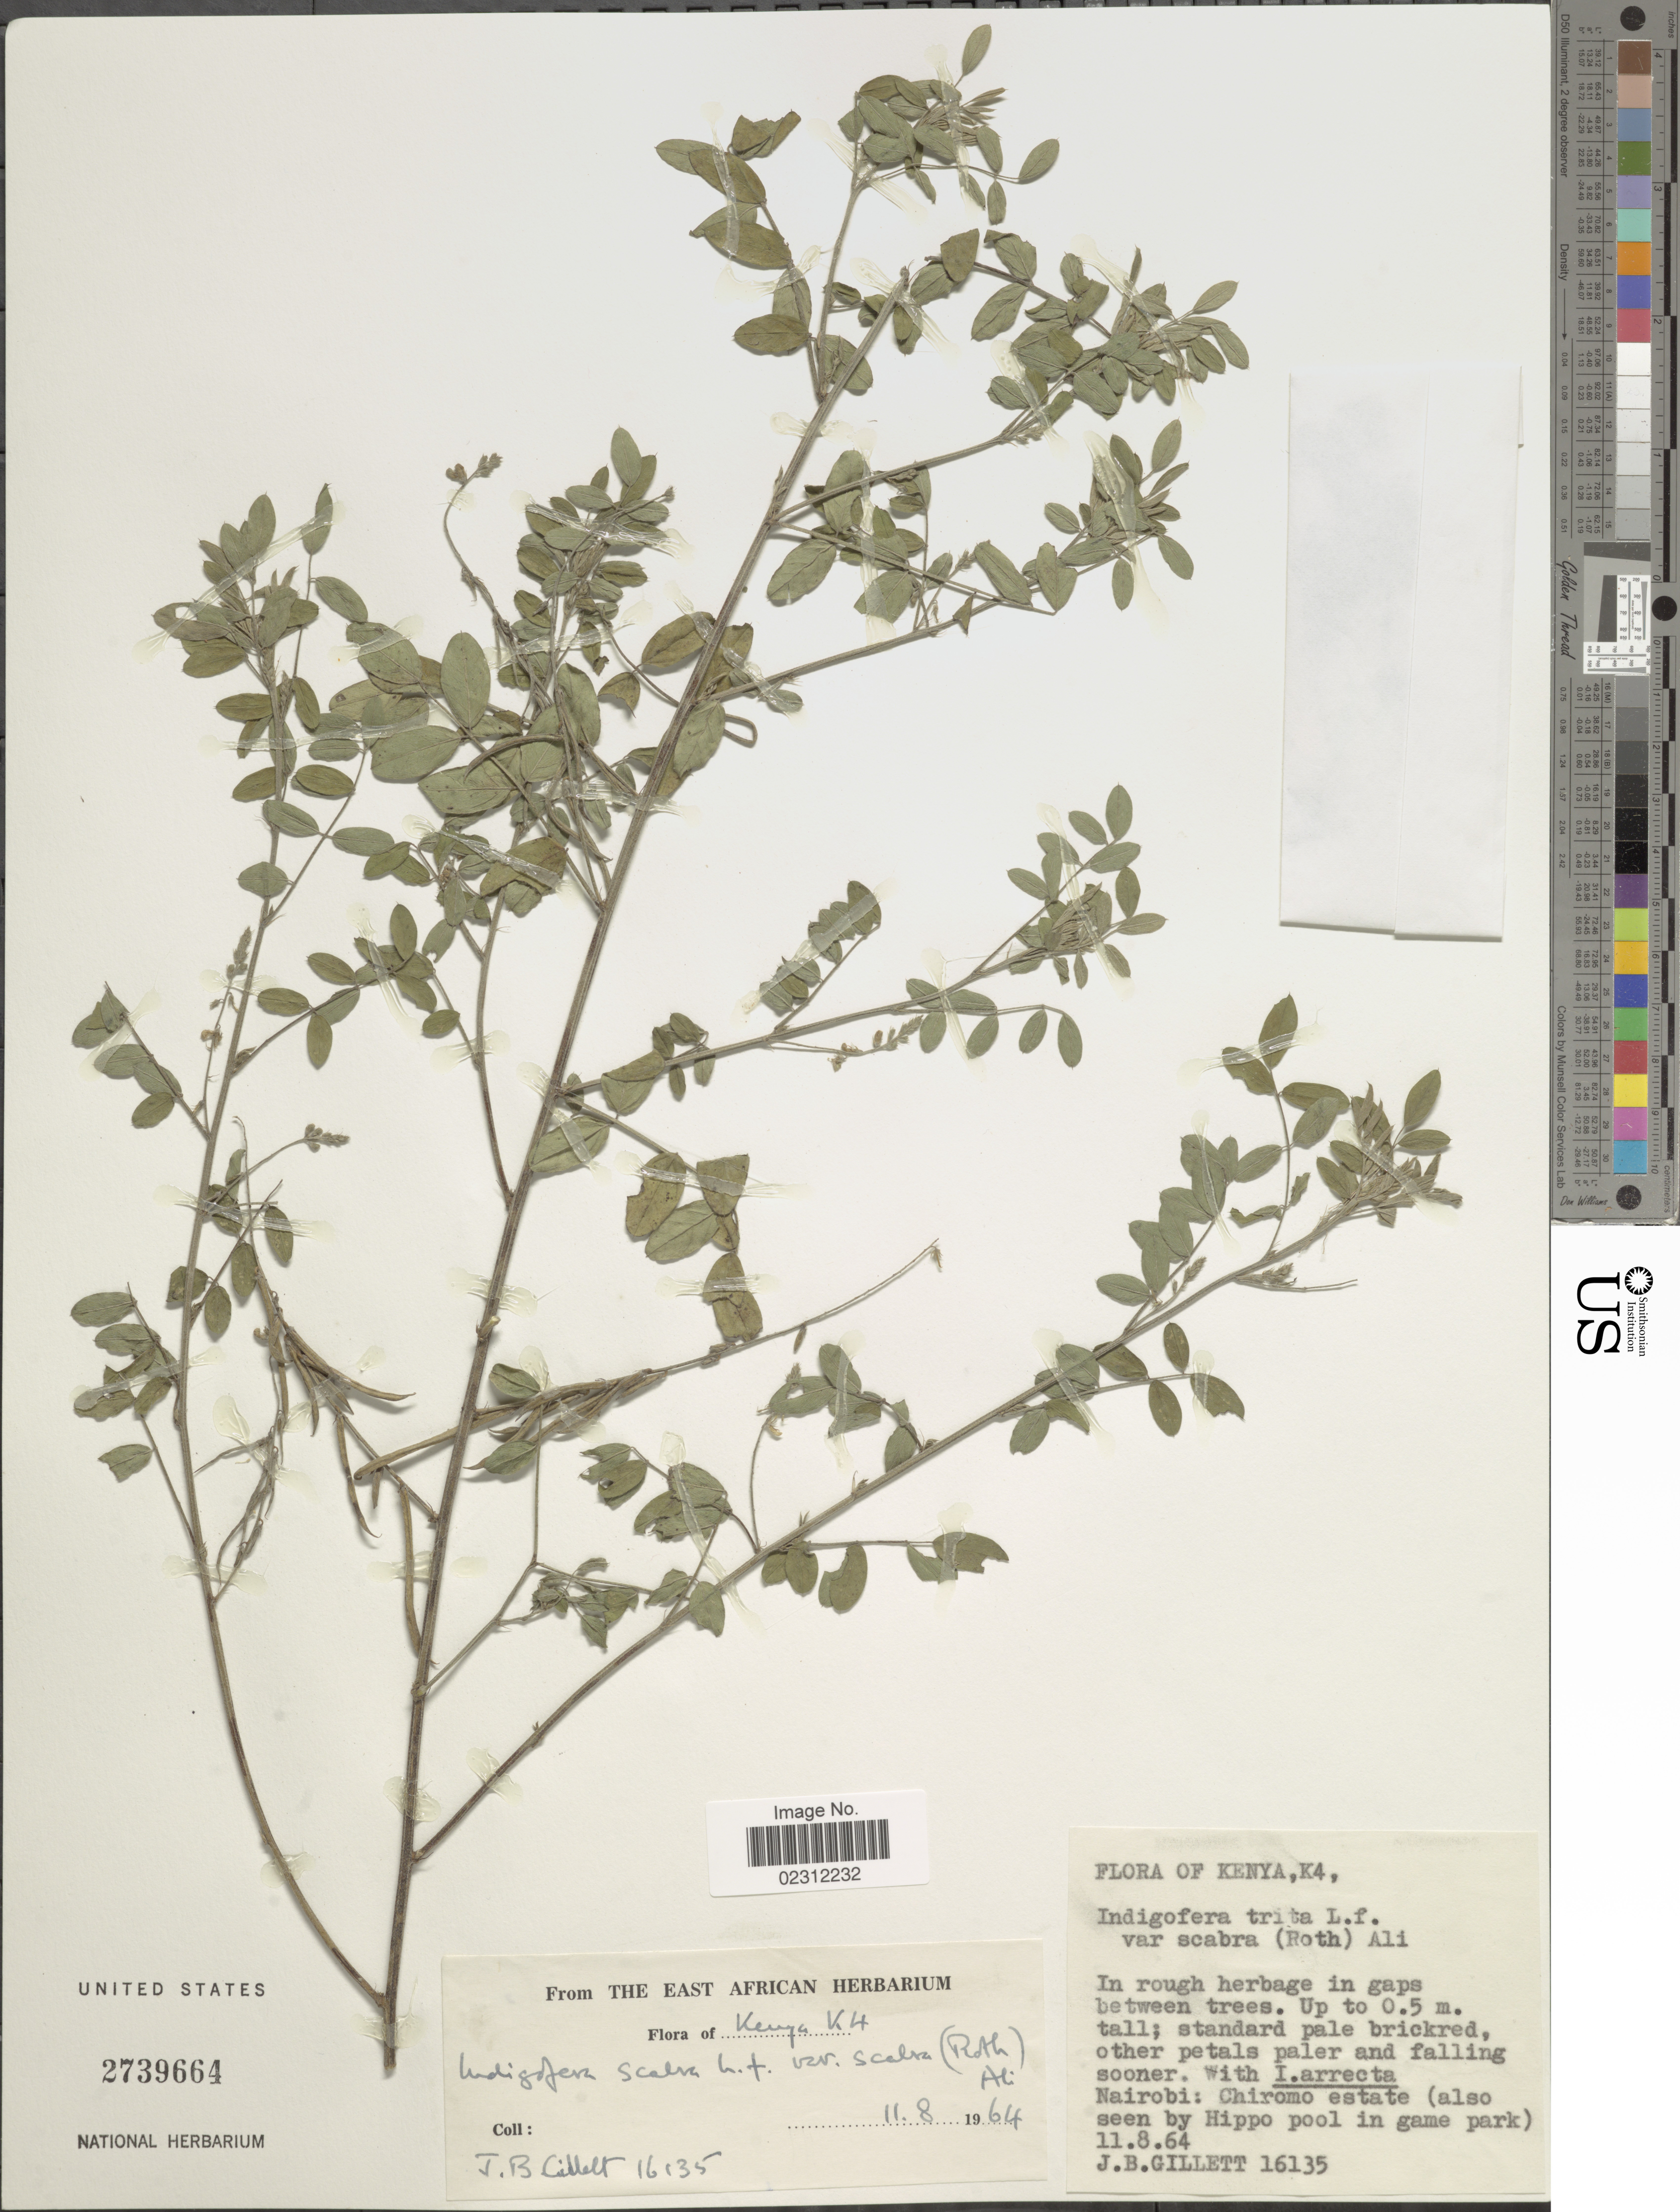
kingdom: Plantae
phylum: Tracheophyta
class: Magnoliopsida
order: Fabales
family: Fabaceae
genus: Indigofera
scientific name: Indigofera tristis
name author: E. Mey.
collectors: J. B. Gillett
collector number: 16135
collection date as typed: Transcribed d/m/y: 11/8/64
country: Kenya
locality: Nairobi: Chiromo estate (also seen by Hippo pool in game park)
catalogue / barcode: US 2739664